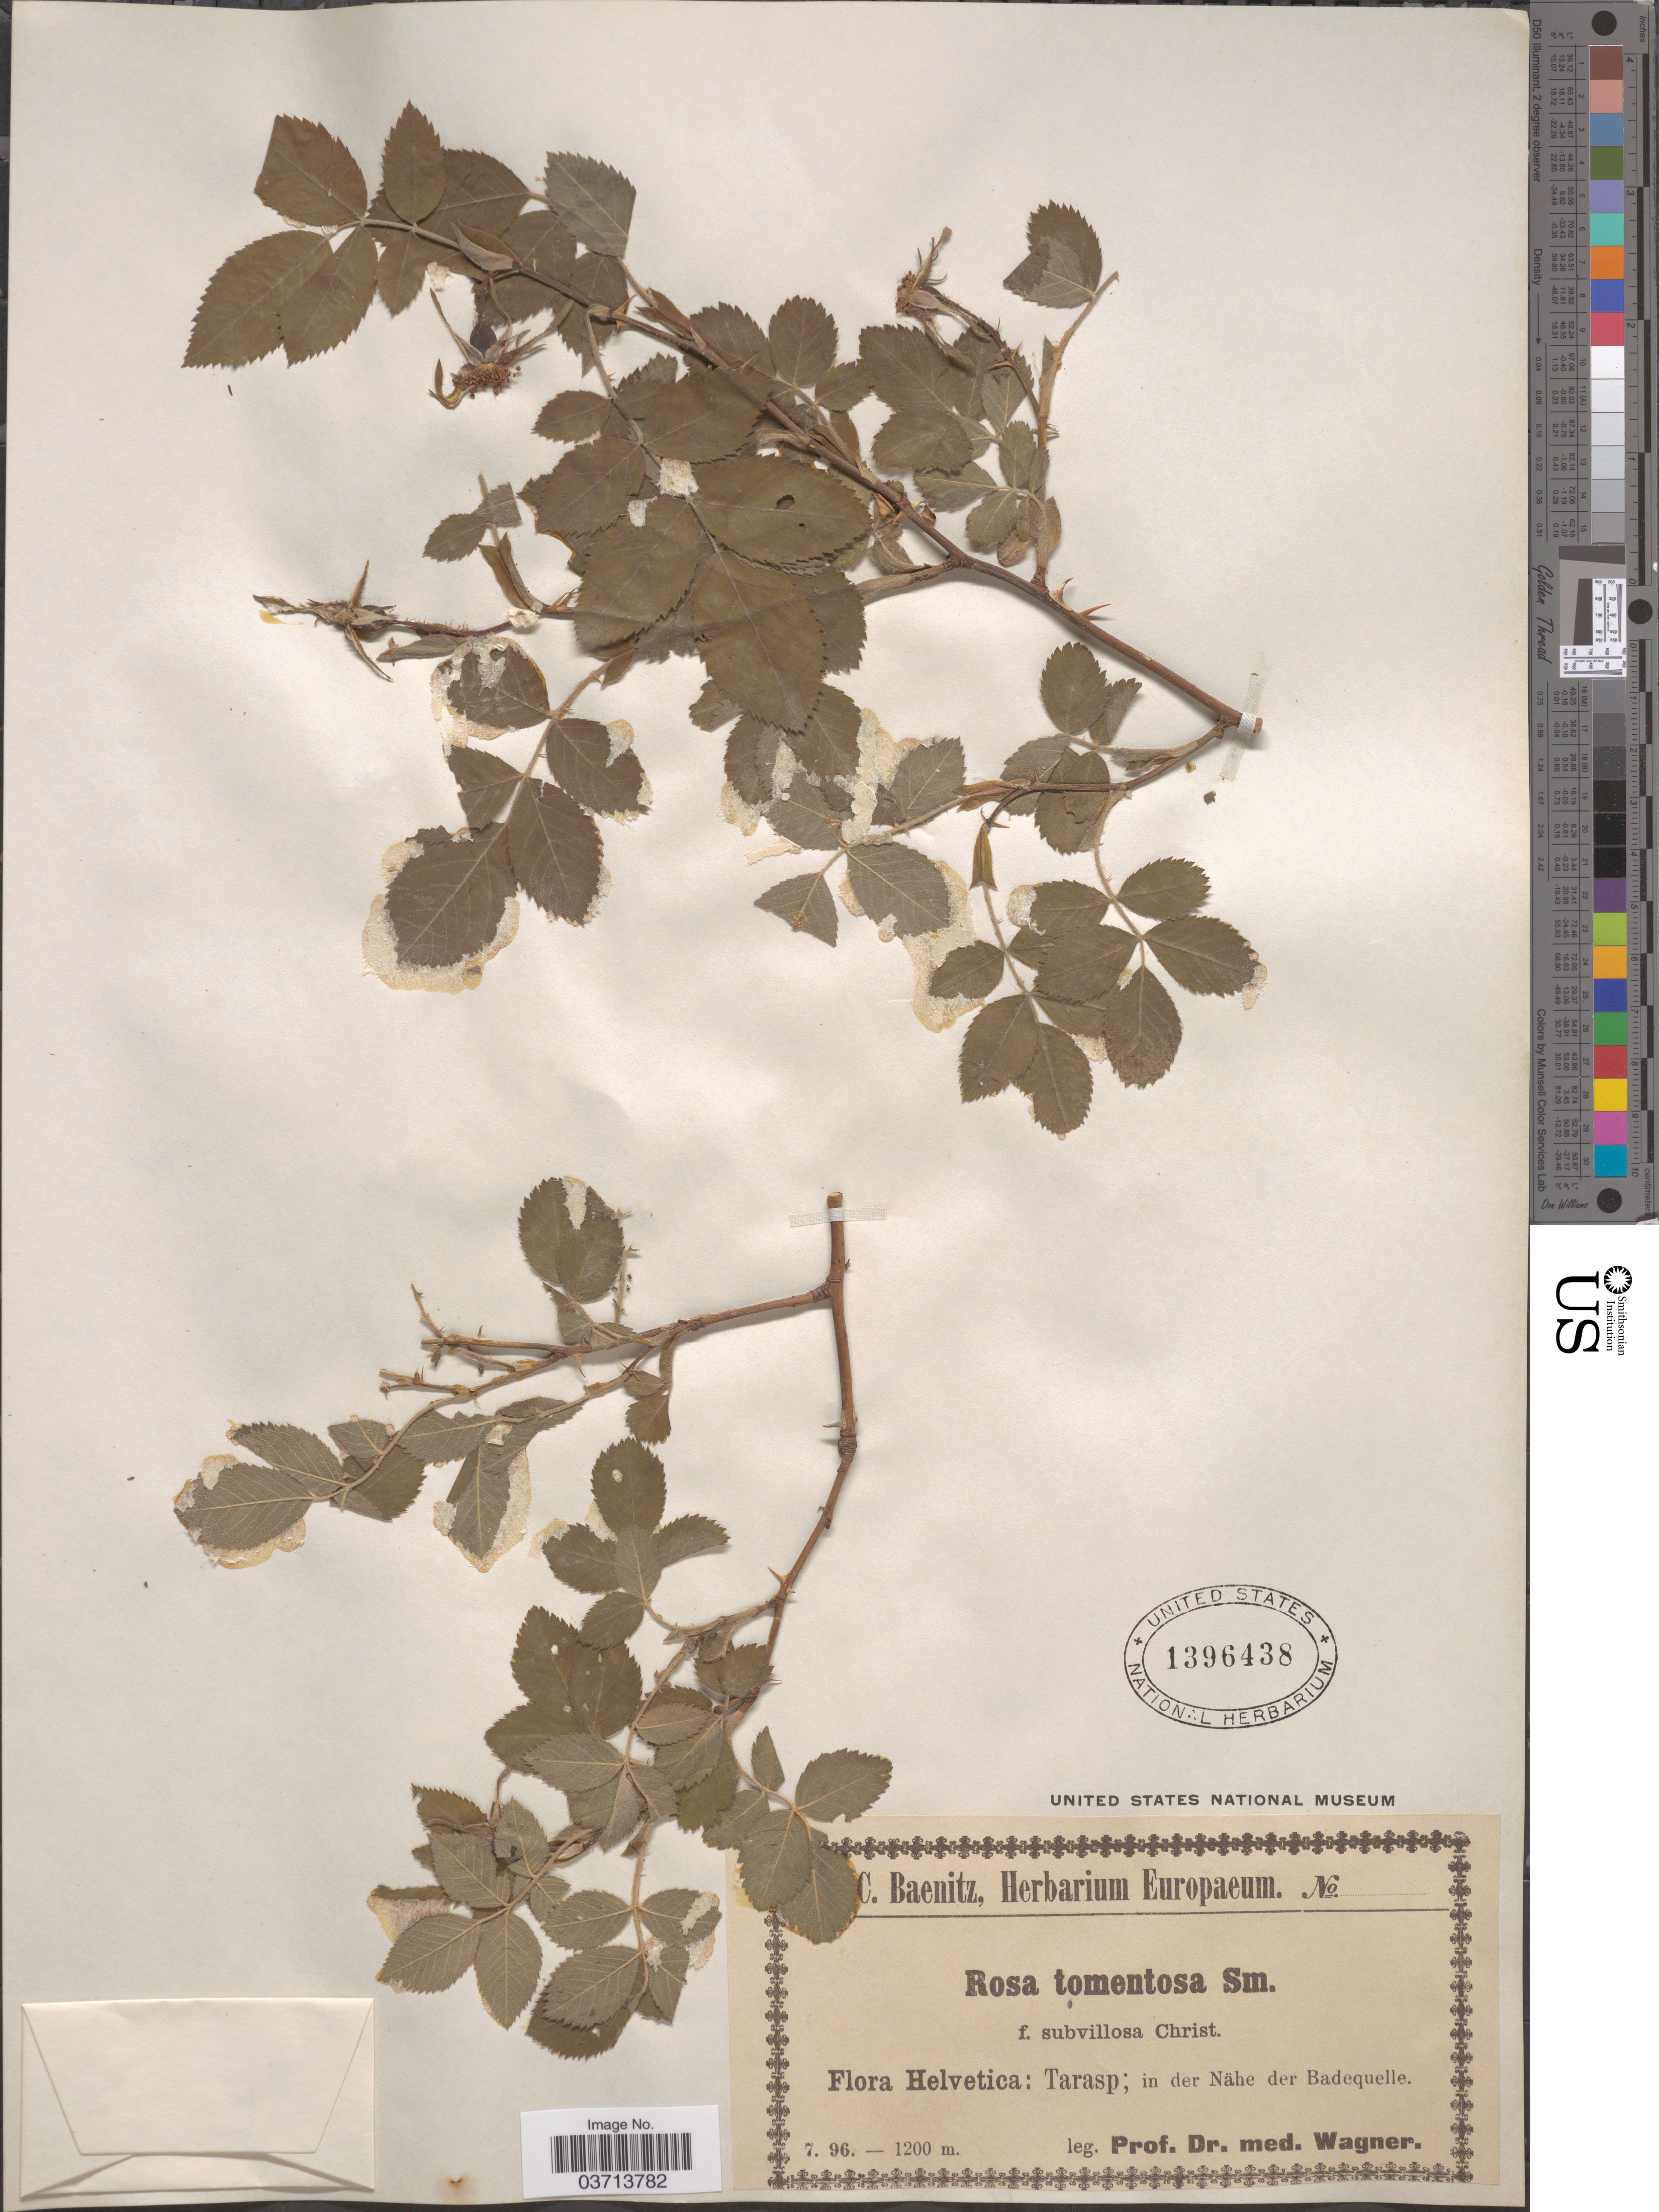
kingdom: Plantae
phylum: Tracheophyta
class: Magnoliopsida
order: Rosales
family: Rosaceae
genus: Rosa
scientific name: Rosa tomentosa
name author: Sm.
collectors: Dr. Wagner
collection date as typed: Transcribed d/m/y: /7/96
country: Switzerland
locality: Helvetica: Tarasp; in der Nähe der Badequelle.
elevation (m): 1200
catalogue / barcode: US 1396438